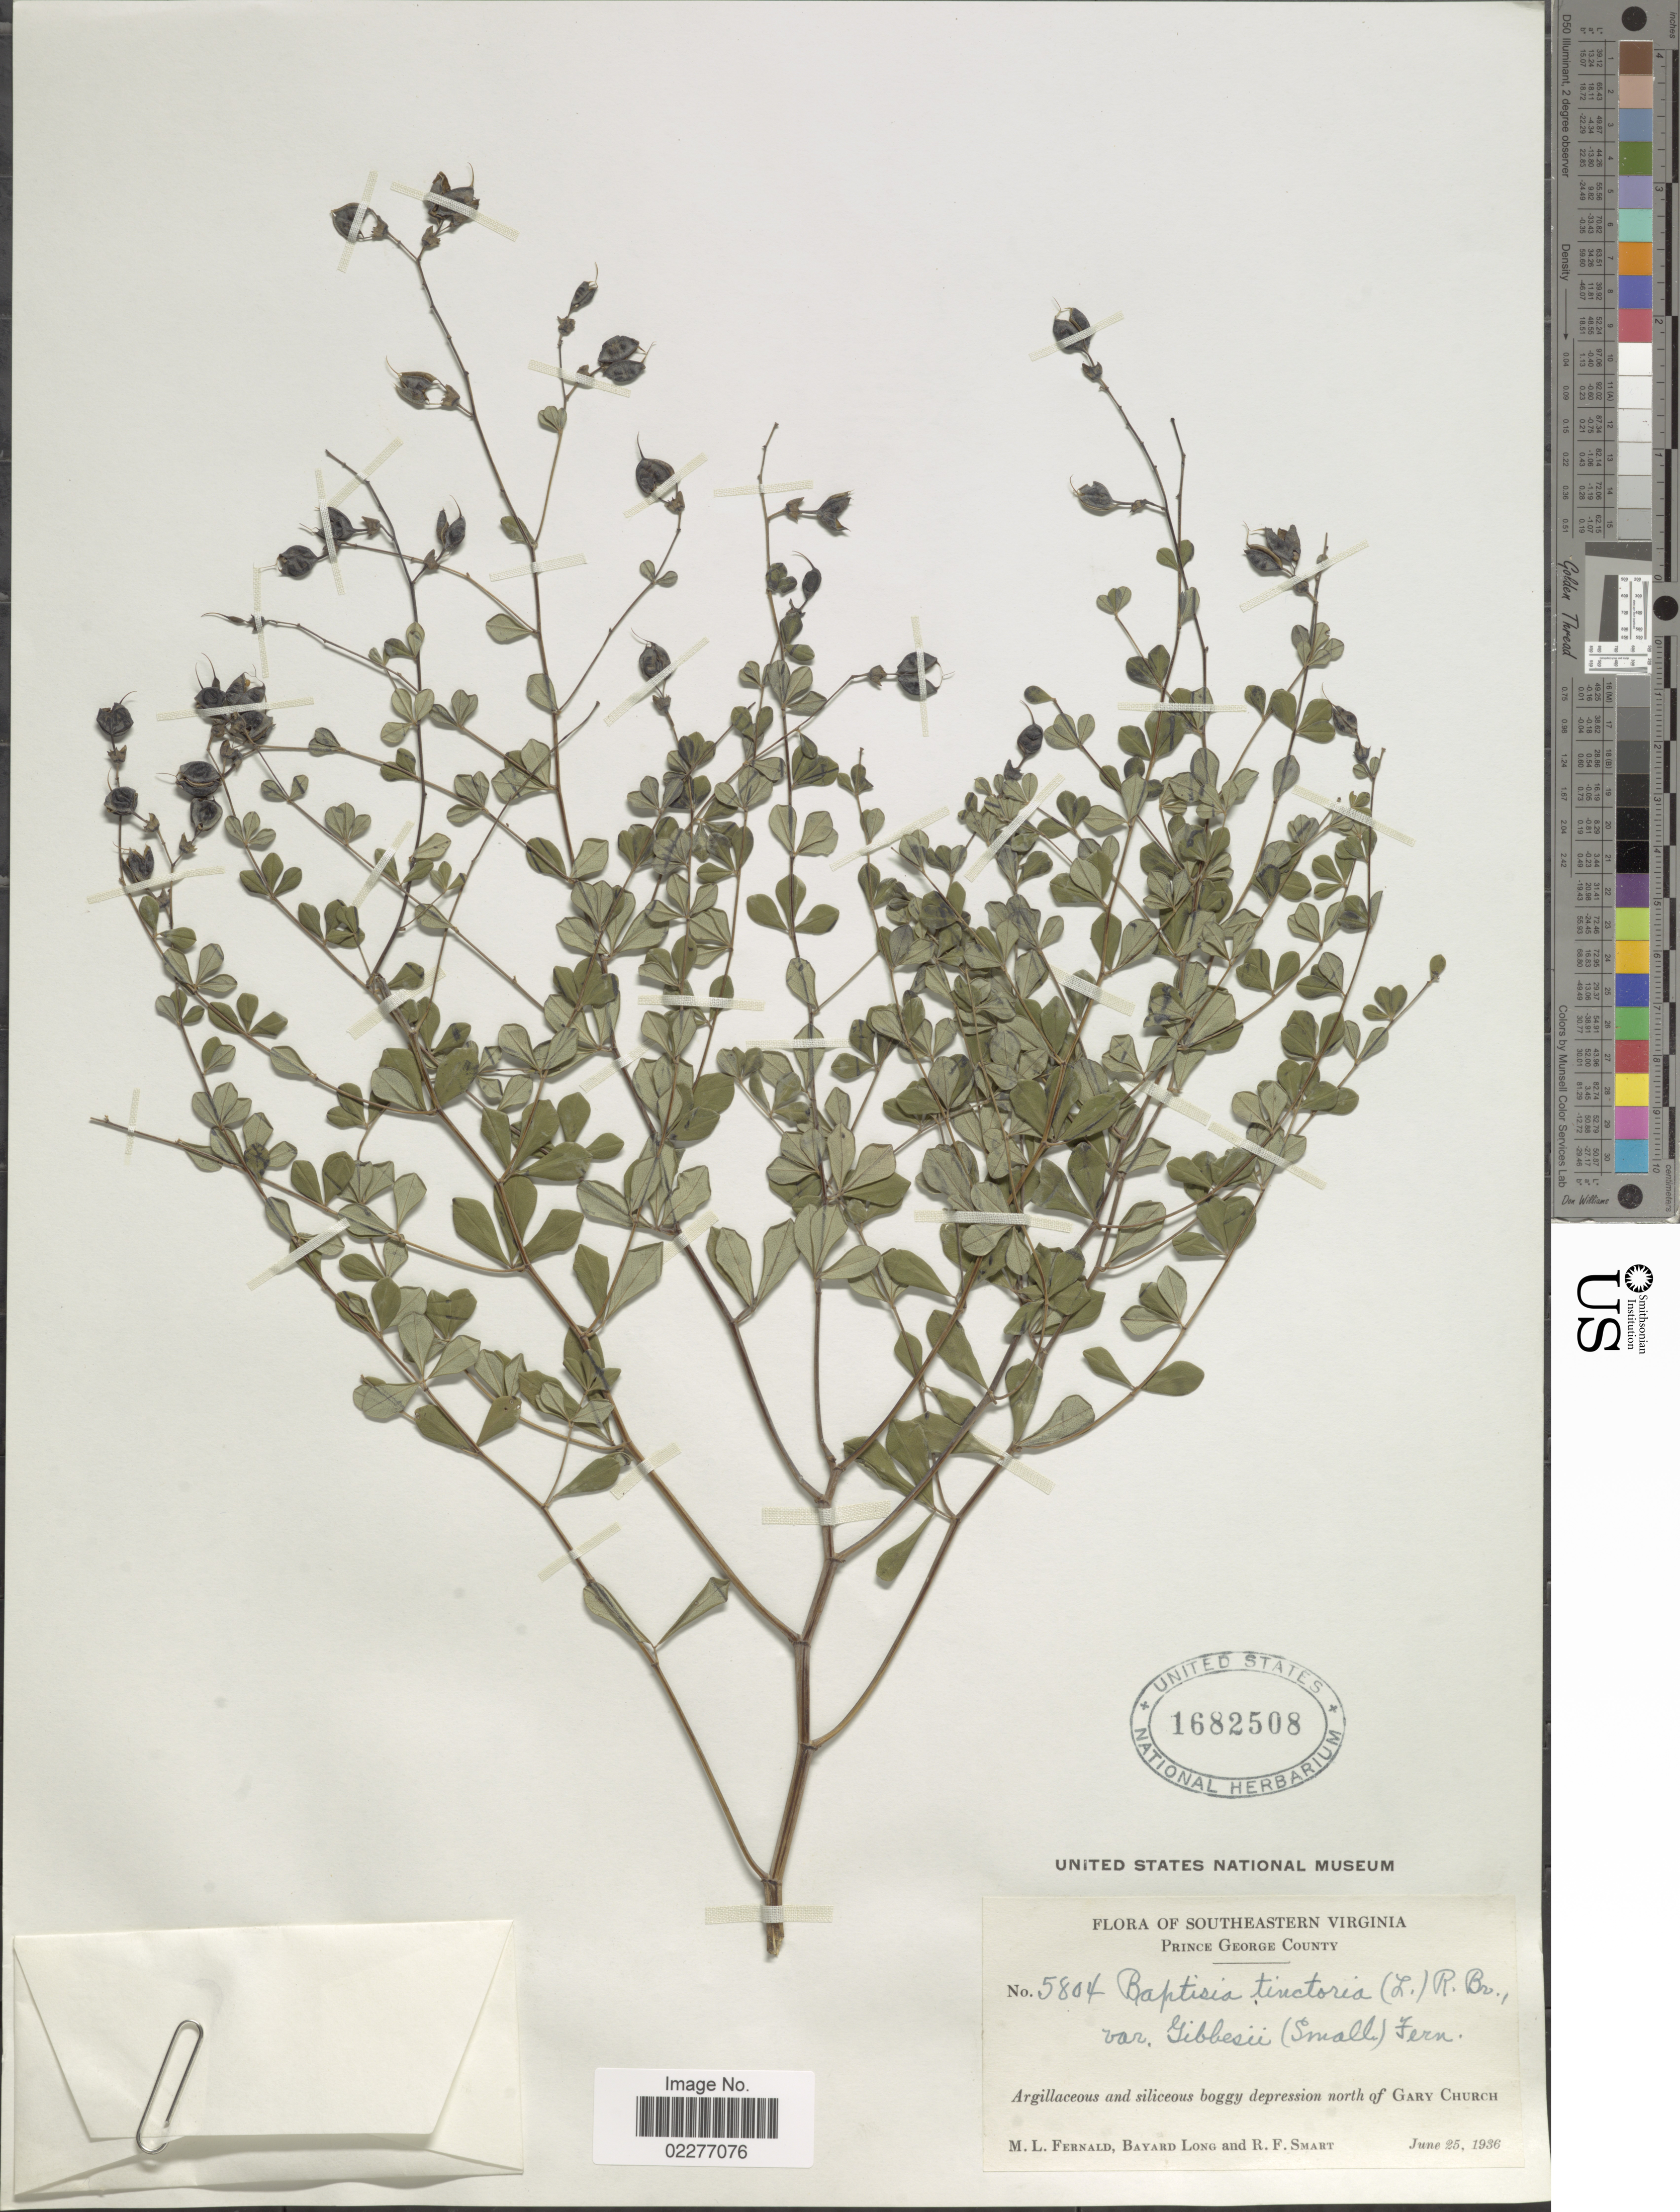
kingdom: Plantae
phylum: Tracheophyta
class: Magnoliopsida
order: Fabales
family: Fabaceae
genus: Baptisia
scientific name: Baptisia tinctoria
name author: (L.) R. Br.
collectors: M. L. Fernald, B. Long & R. Smart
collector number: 5804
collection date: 1936-06-25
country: United States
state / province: Virginia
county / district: Prince George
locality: Southeastern Virginia, Prince George County, Argillaceous and Siliceous boggy depression north of Gary Church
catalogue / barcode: US 1682508